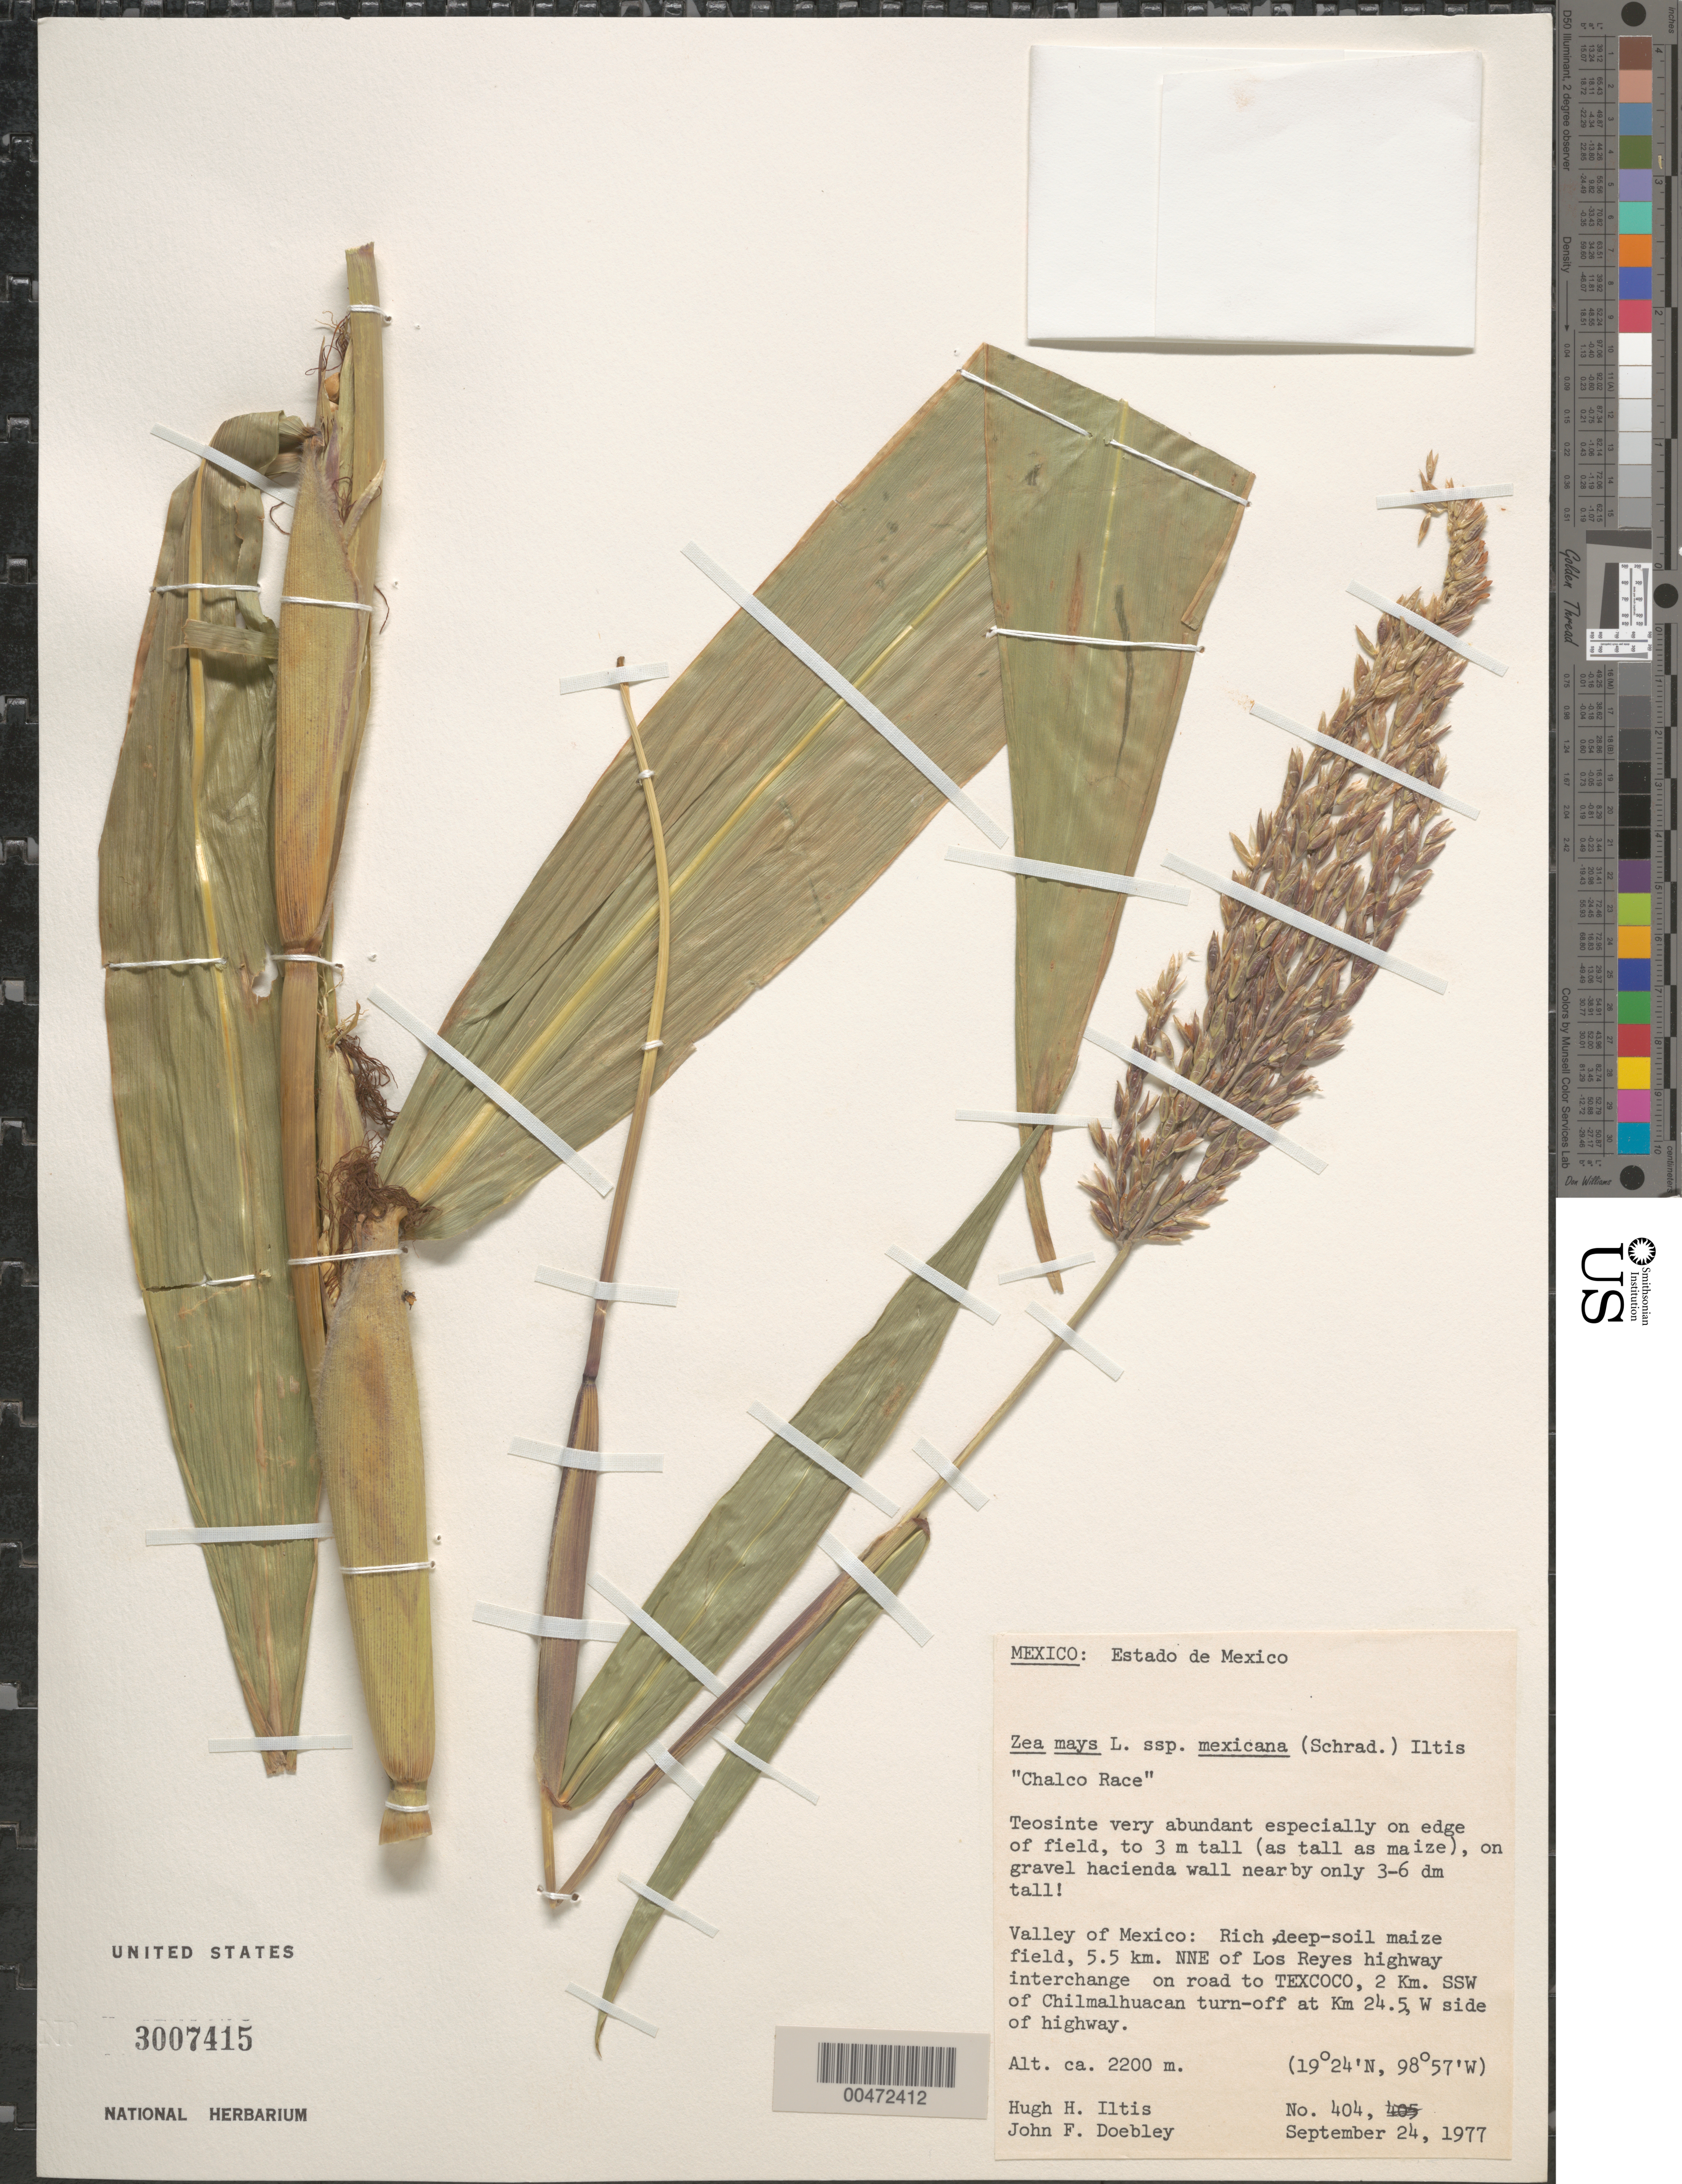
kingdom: Plantae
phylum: Tracheophyta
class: Liliopsida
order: Poales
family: Poaceae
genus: Zea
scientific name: Zea mays subsp. mexicana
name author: (Schrad.) Iltis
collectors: H. H. Iltis & J. F. Doebley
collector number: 404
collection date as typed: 24 Oct 1977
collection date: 1977-10-24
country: Mexico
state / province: México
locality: Valley of MC, 5.5 km NNE of Los Reyes hwy interchange on rd to Texcoco, 2 km SSW of Chilmalhuacan turn-off at Km 24.5 W side ...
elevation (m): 2200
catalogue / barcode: US 3007415